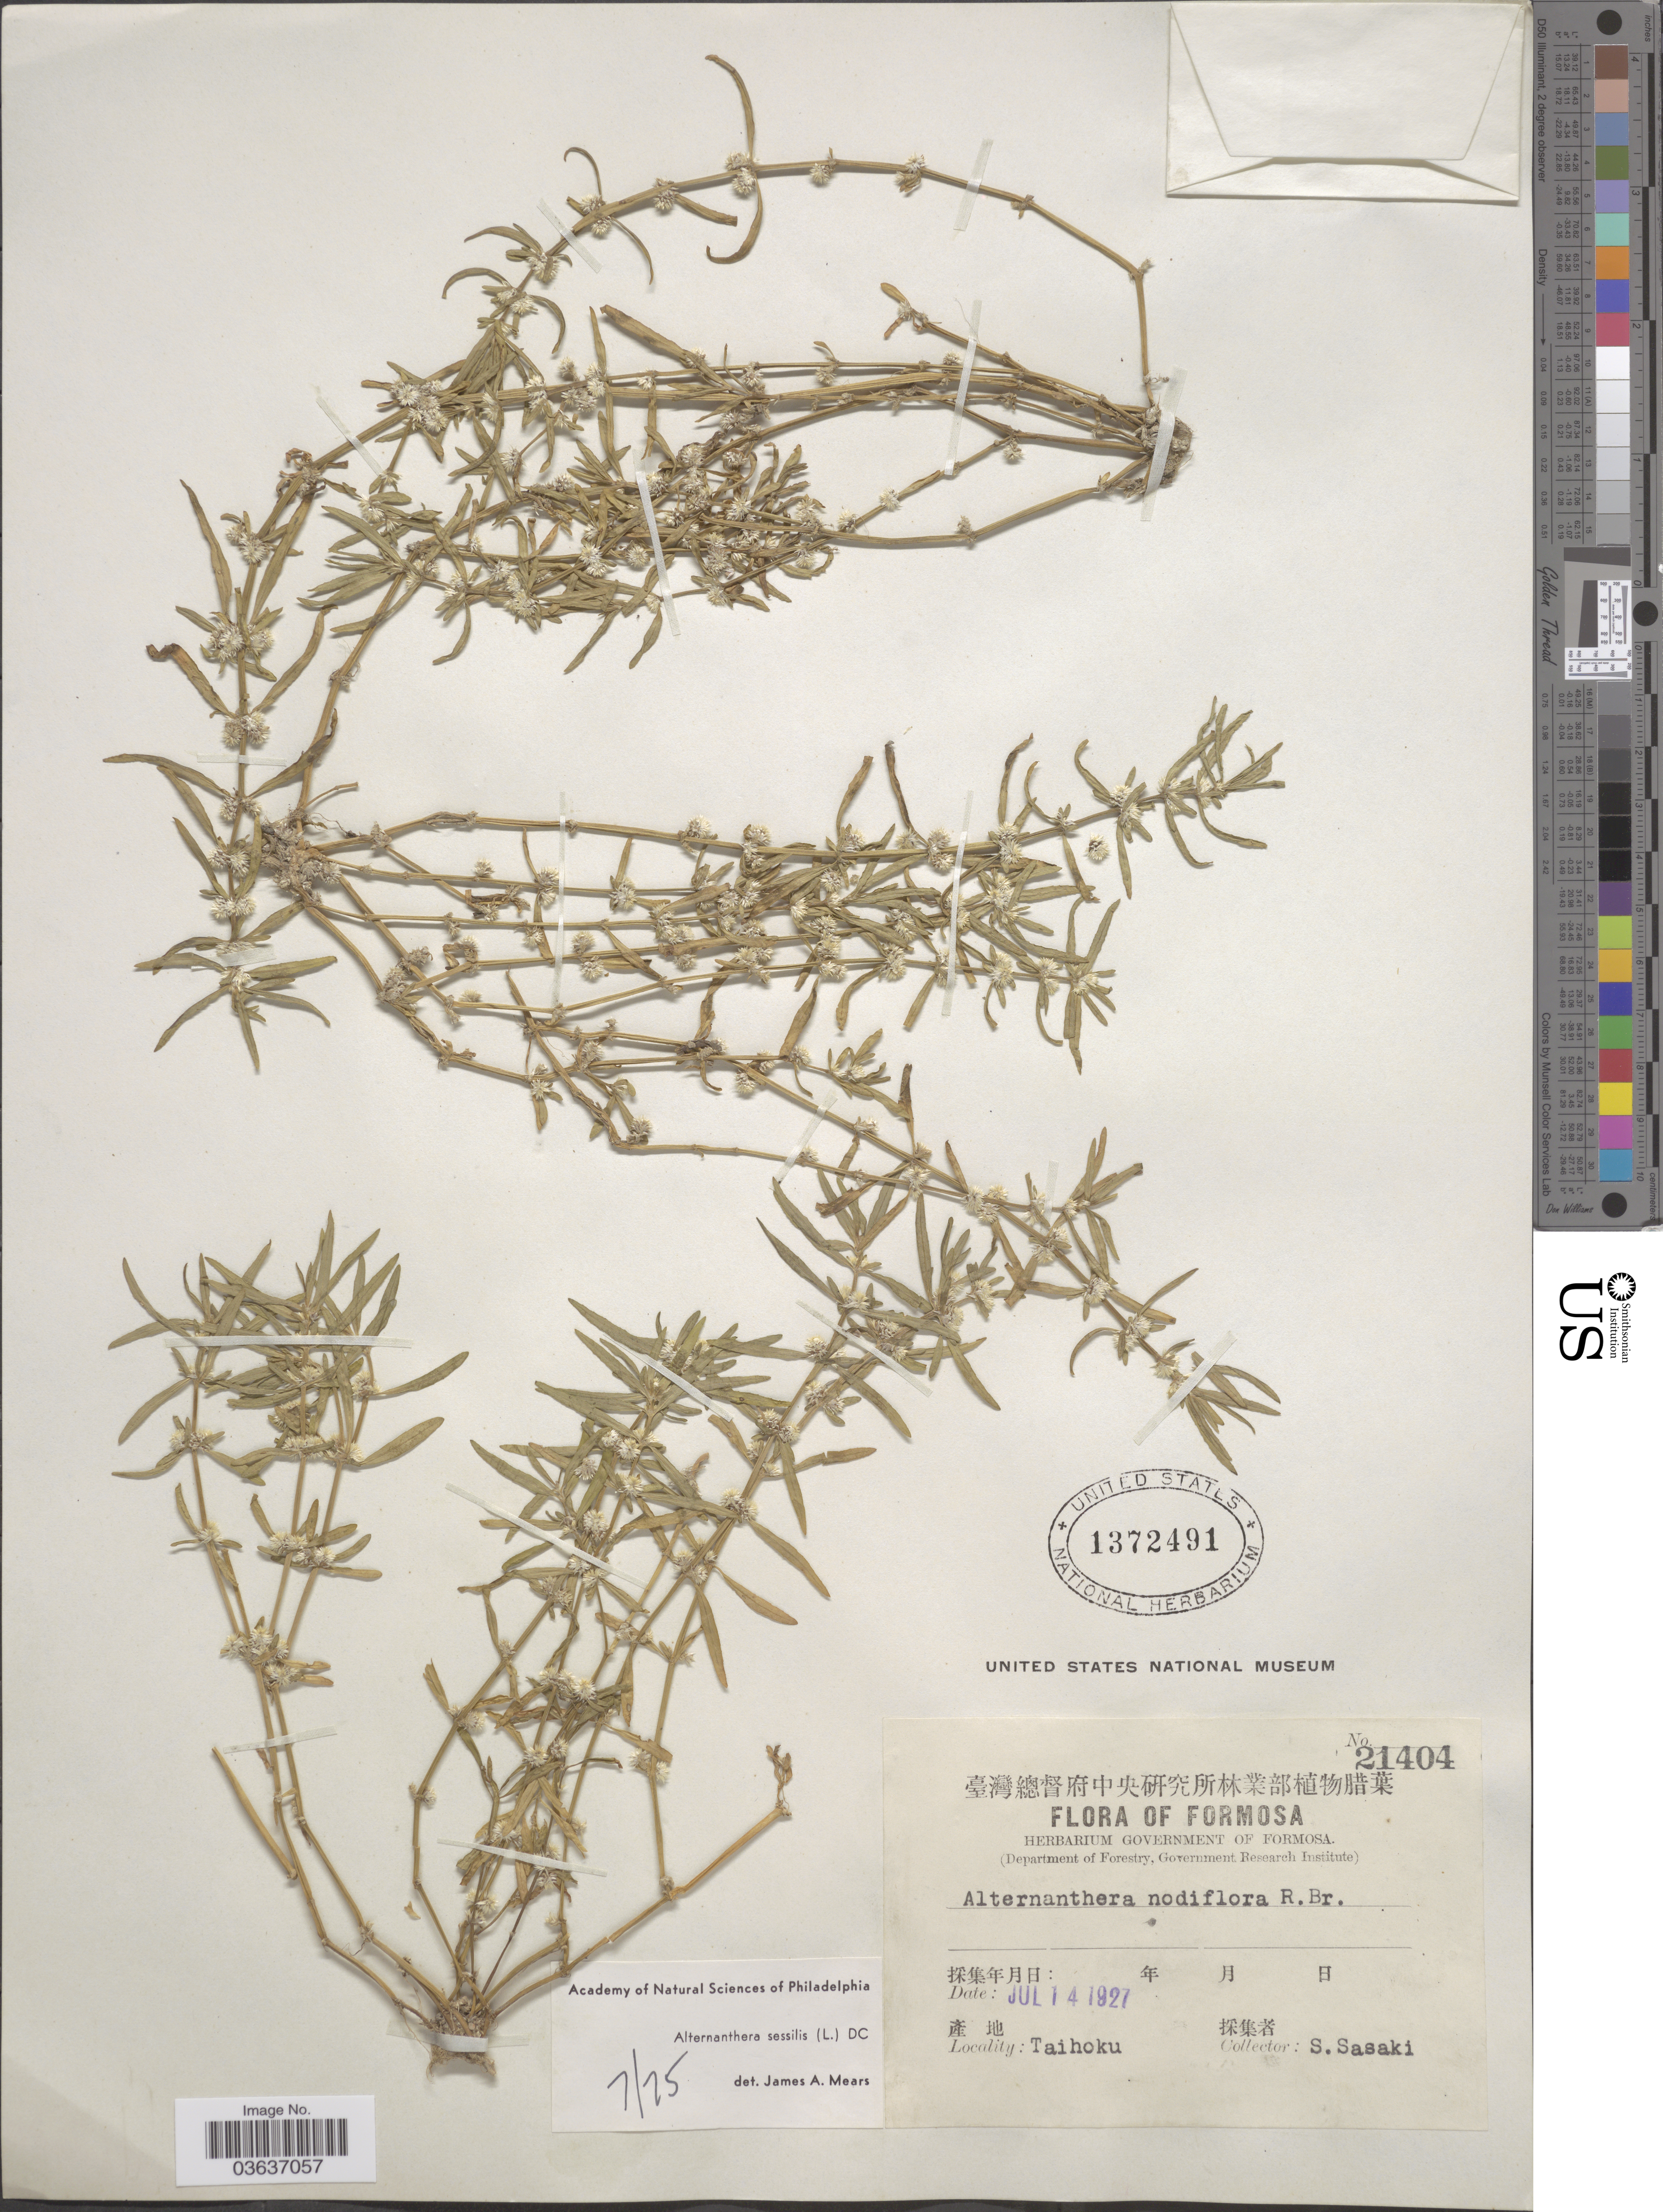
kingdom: Plantae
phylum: Tracheophyta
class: Magnoliopsida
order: Caryophyllales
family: Amaranthaceae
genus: Alternanthera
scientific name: Alternanthera sessilis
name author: (L.) DC.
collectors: S. Sasaki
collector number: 21404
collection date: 1927-07-14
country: Taiwan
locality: Formosa. Taihoku.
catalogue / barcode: US 1372491